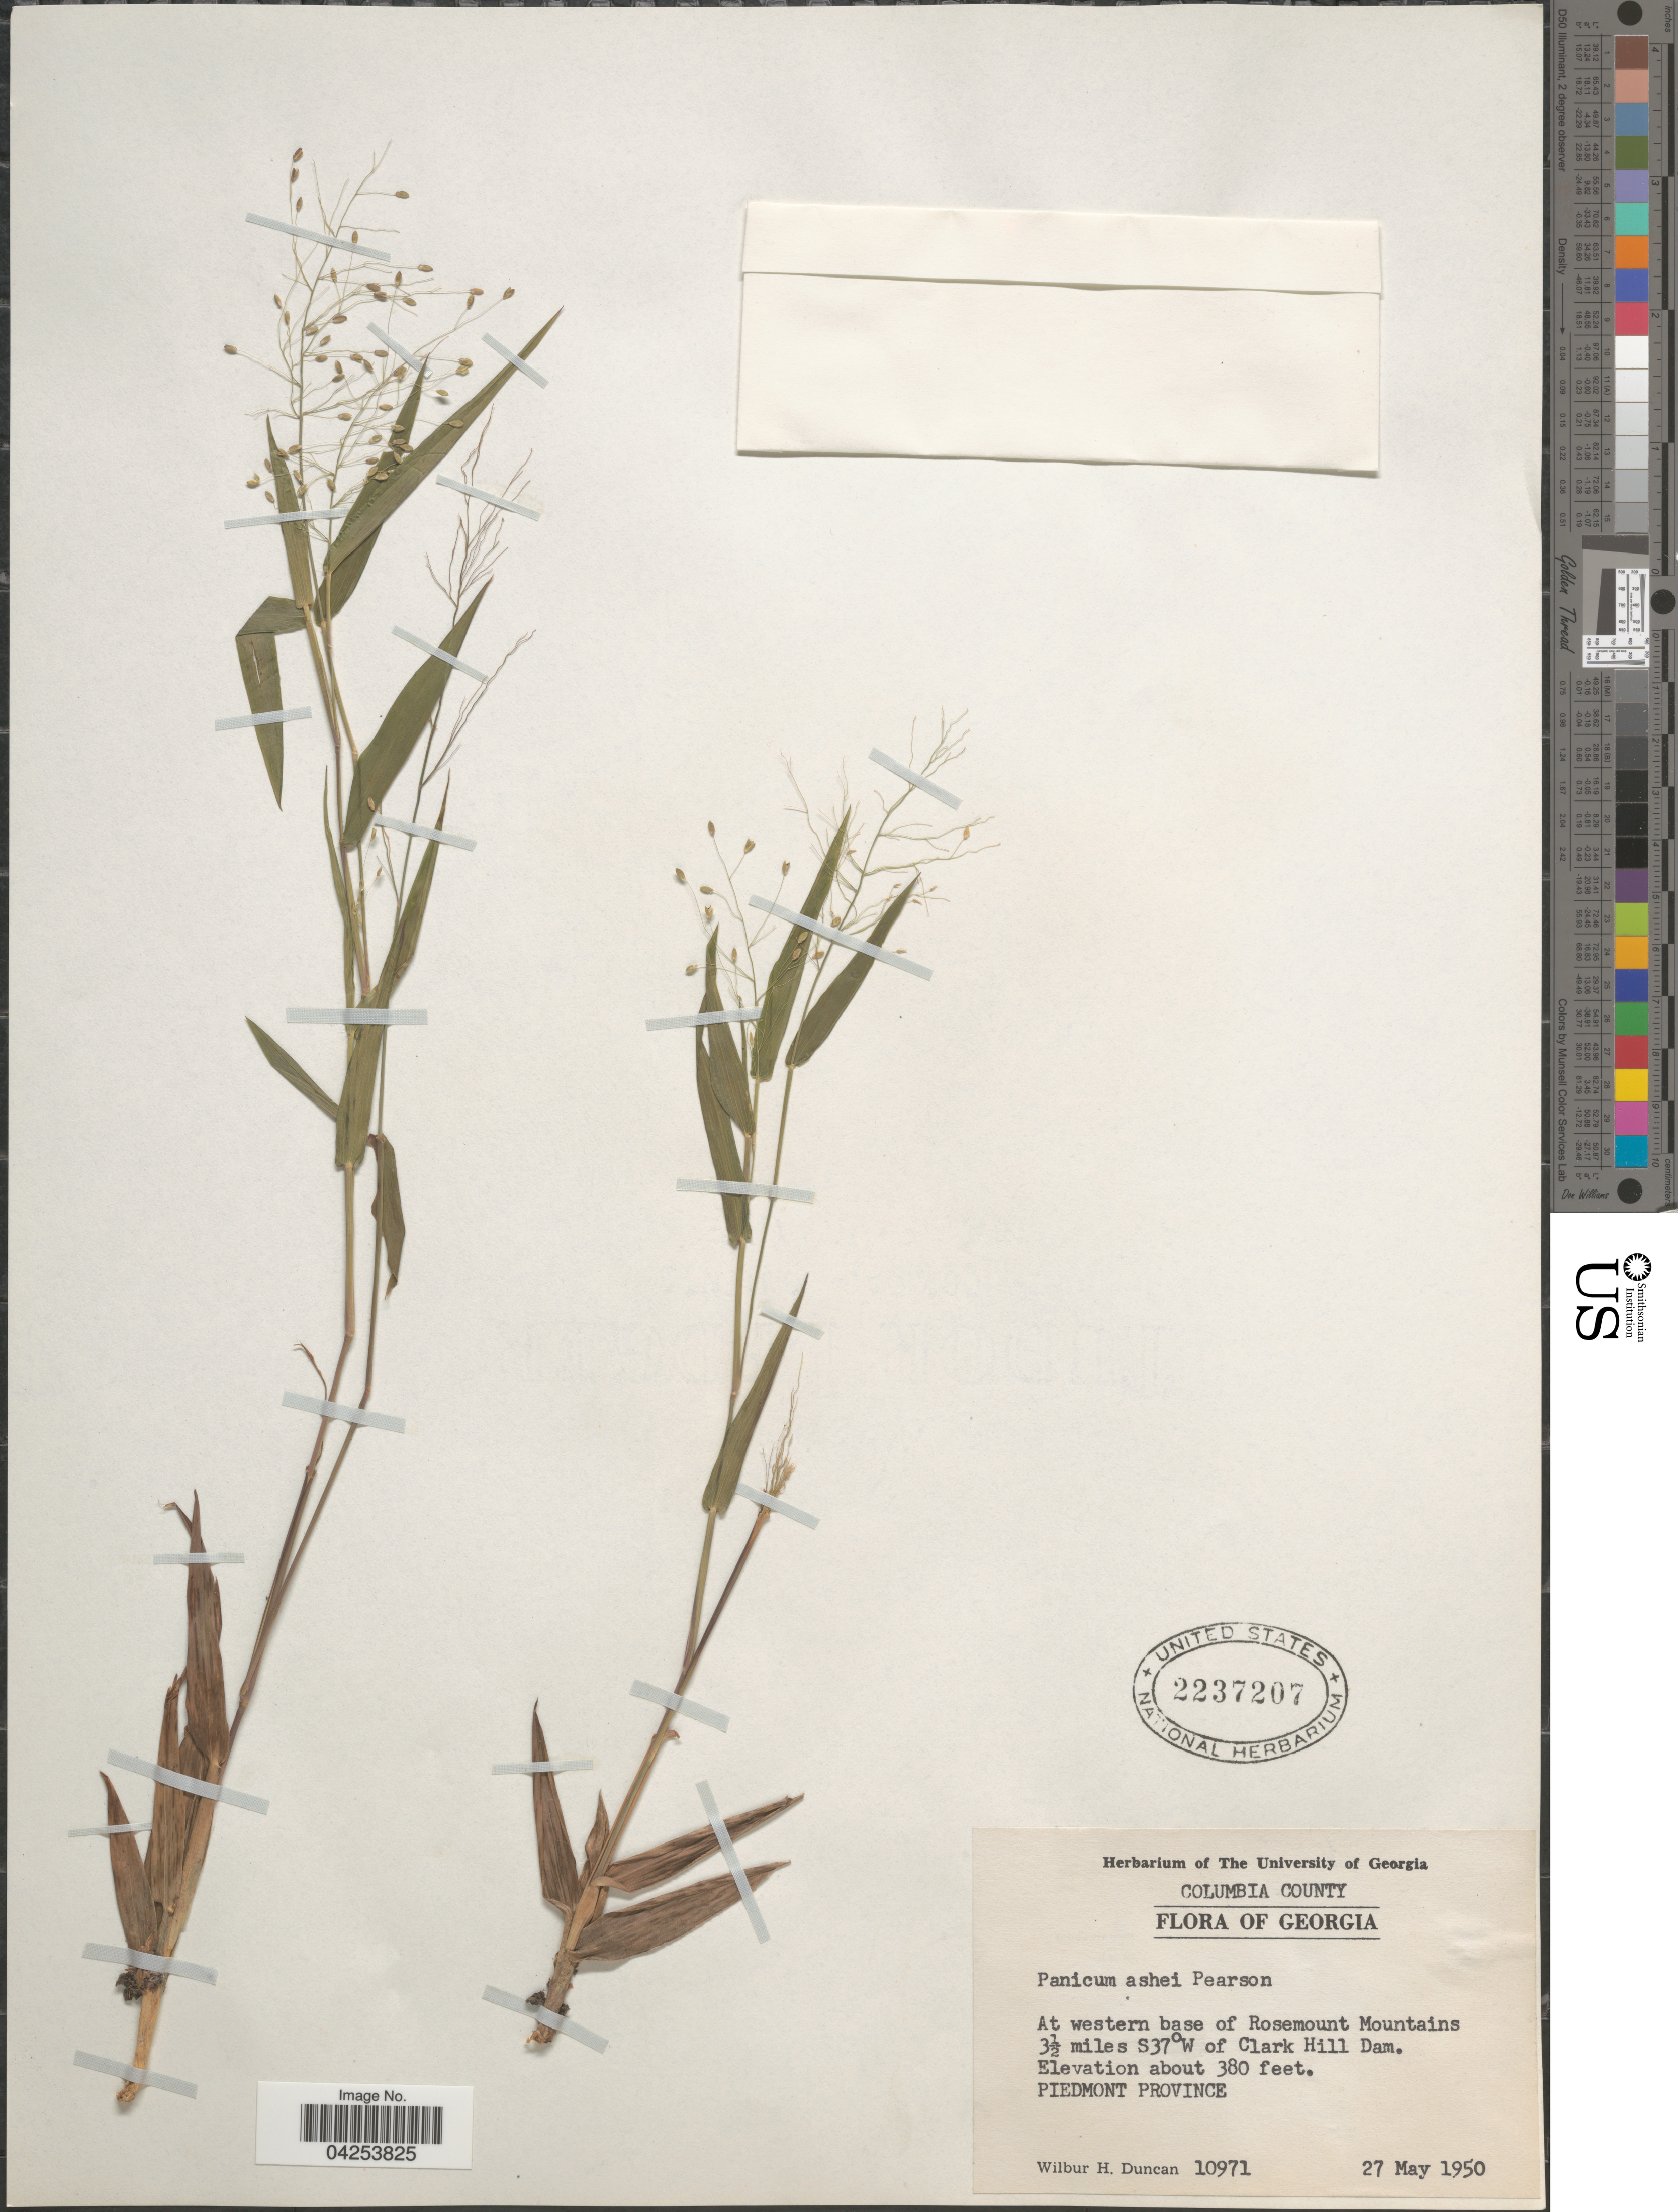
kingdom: Plantae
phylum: Tracheophyta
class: Liliopsida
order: Poales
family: Poaceae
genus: Dichanthelium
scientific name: Dichanthelium commutatum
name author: (Schult.) Gould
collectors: W. H. Duncan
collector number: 10971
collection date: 1950-05-27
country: United States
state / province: Georgia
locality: Columbia County. At western base of Rosemount Mountains. 3½ miles S37°W of Clark Hill Dam. Piedmont Province.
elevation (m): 116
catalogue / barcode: US 2237207